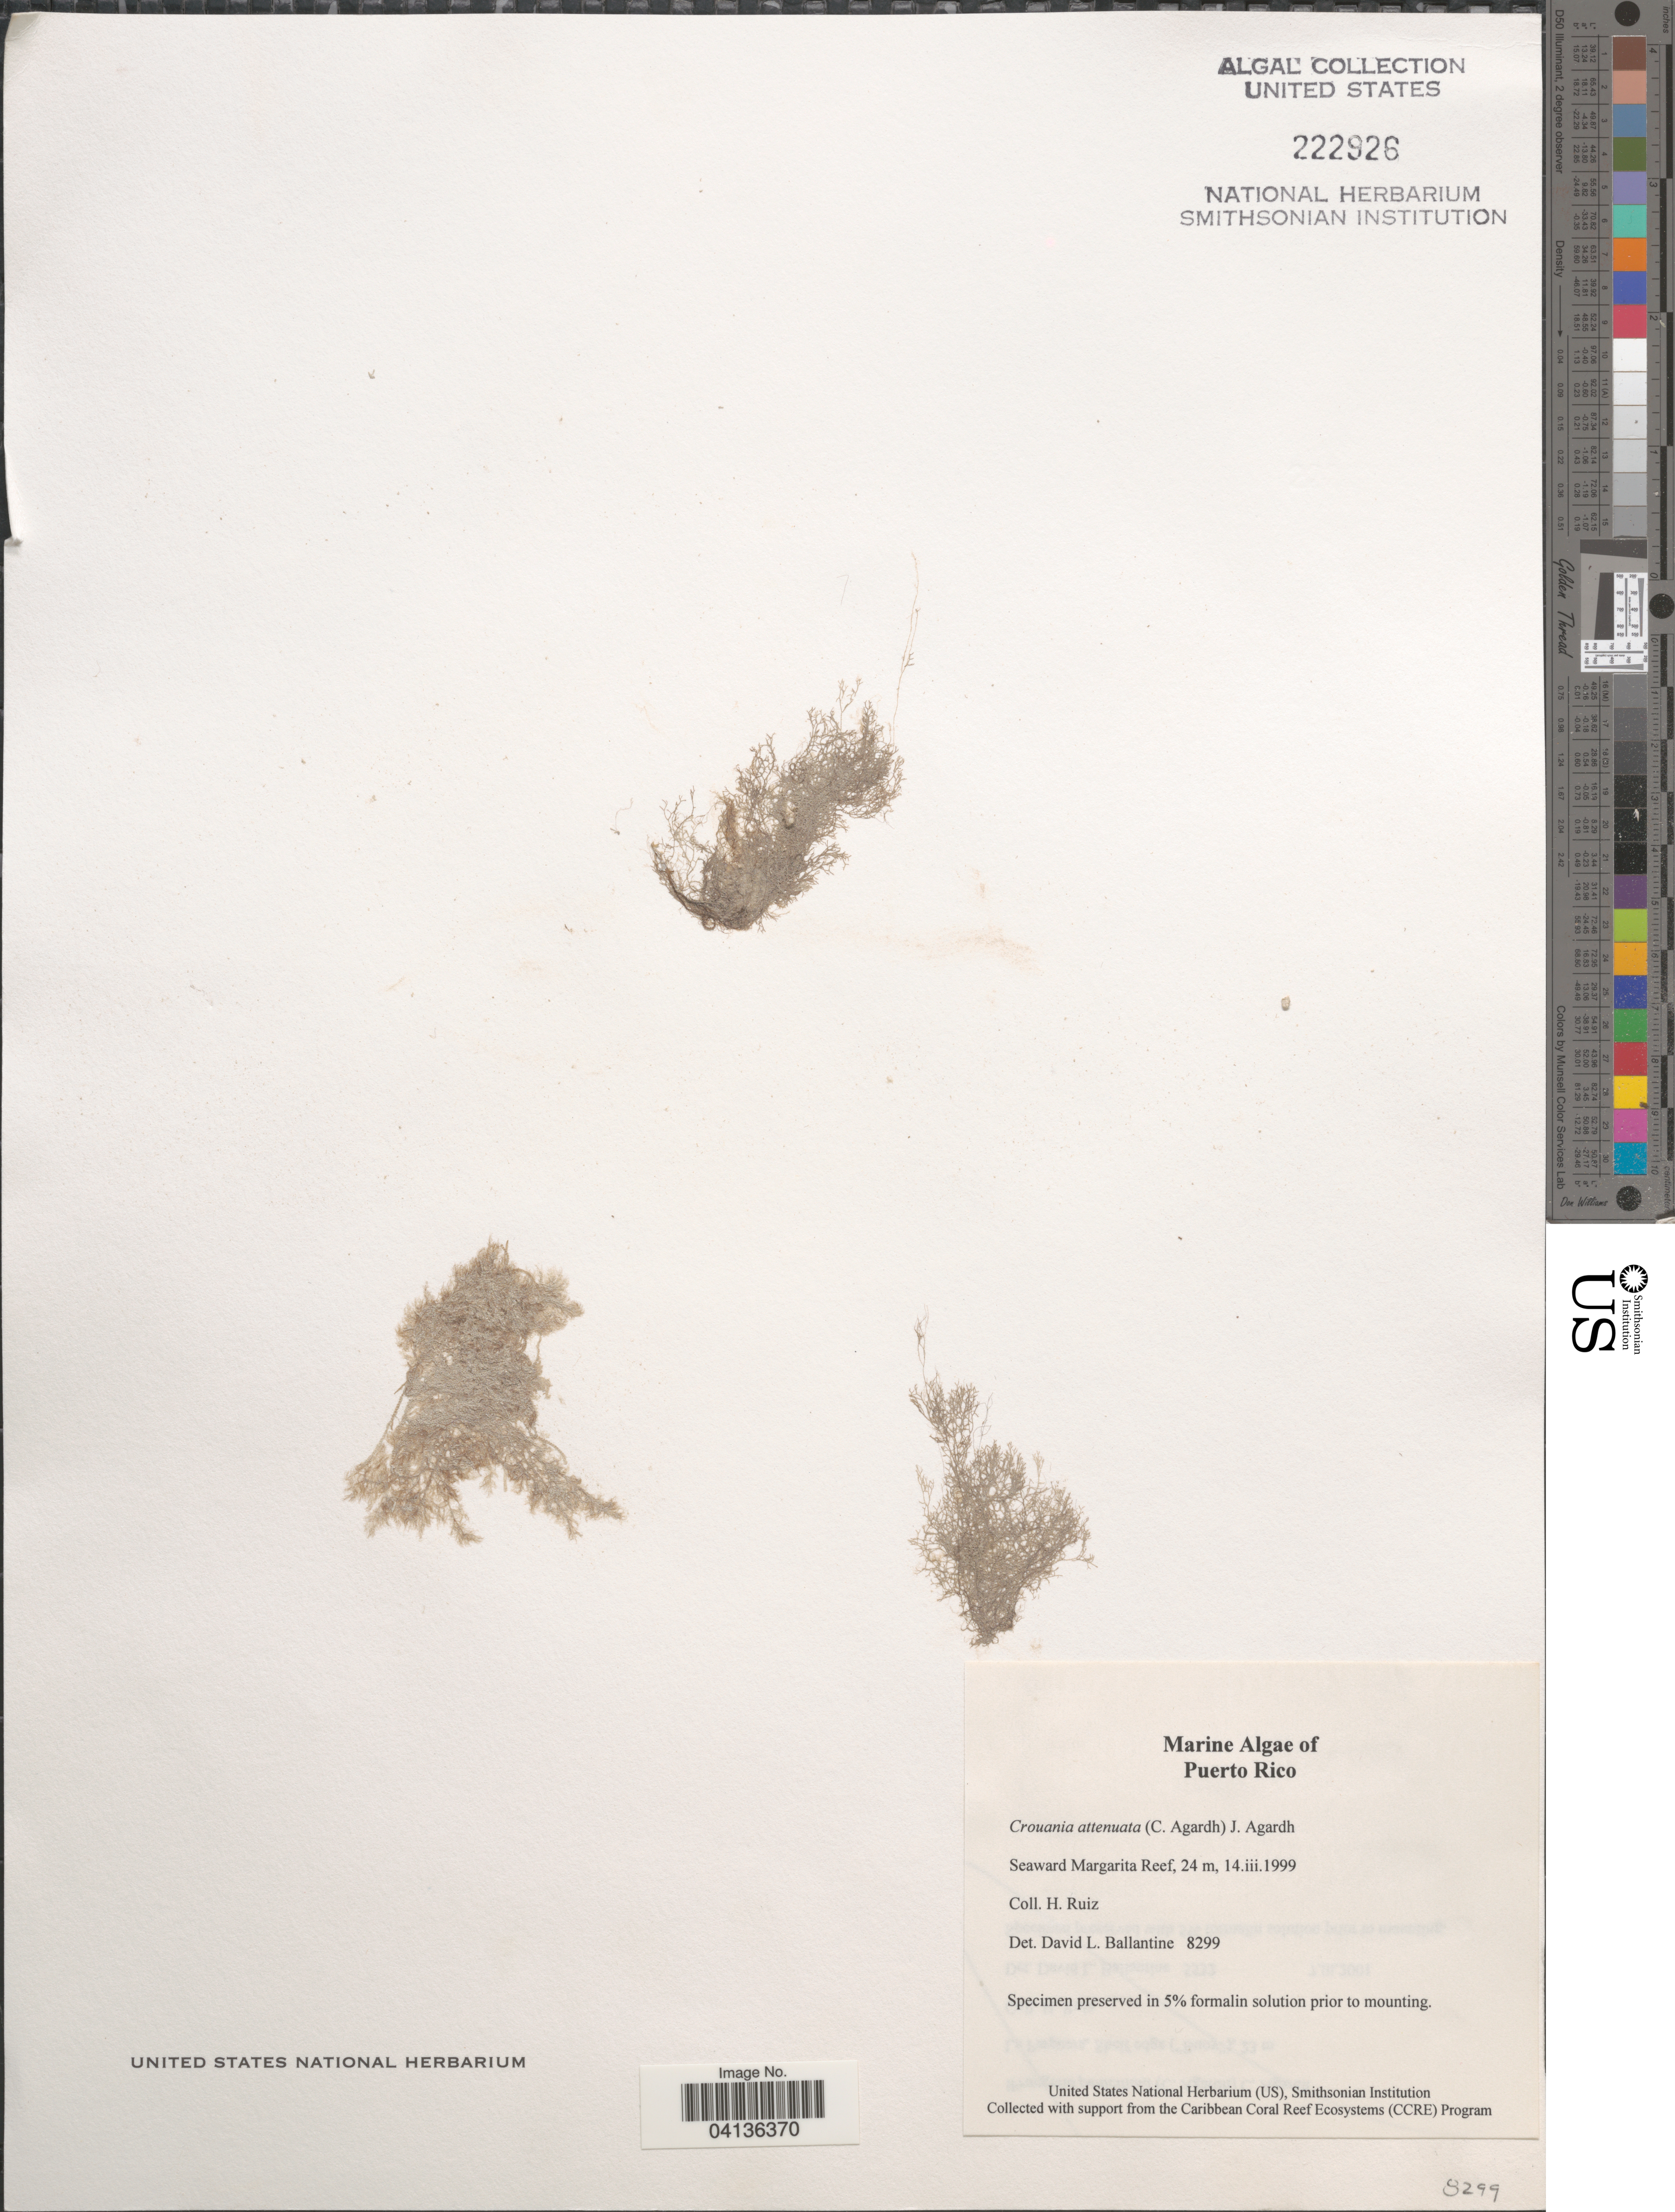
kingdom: Plantae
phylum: Rhodophyta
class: Florideophyceae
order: Ceramiales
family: Callithamniaceae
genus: Crouania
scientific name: Crouania attenuata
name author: (C. Agardh) J. Agardh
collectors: H. Ruiz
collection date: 1999-03-14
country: Puerto Rico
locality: Seaward Margarita Reef.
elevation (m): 24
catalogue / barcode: US 222926